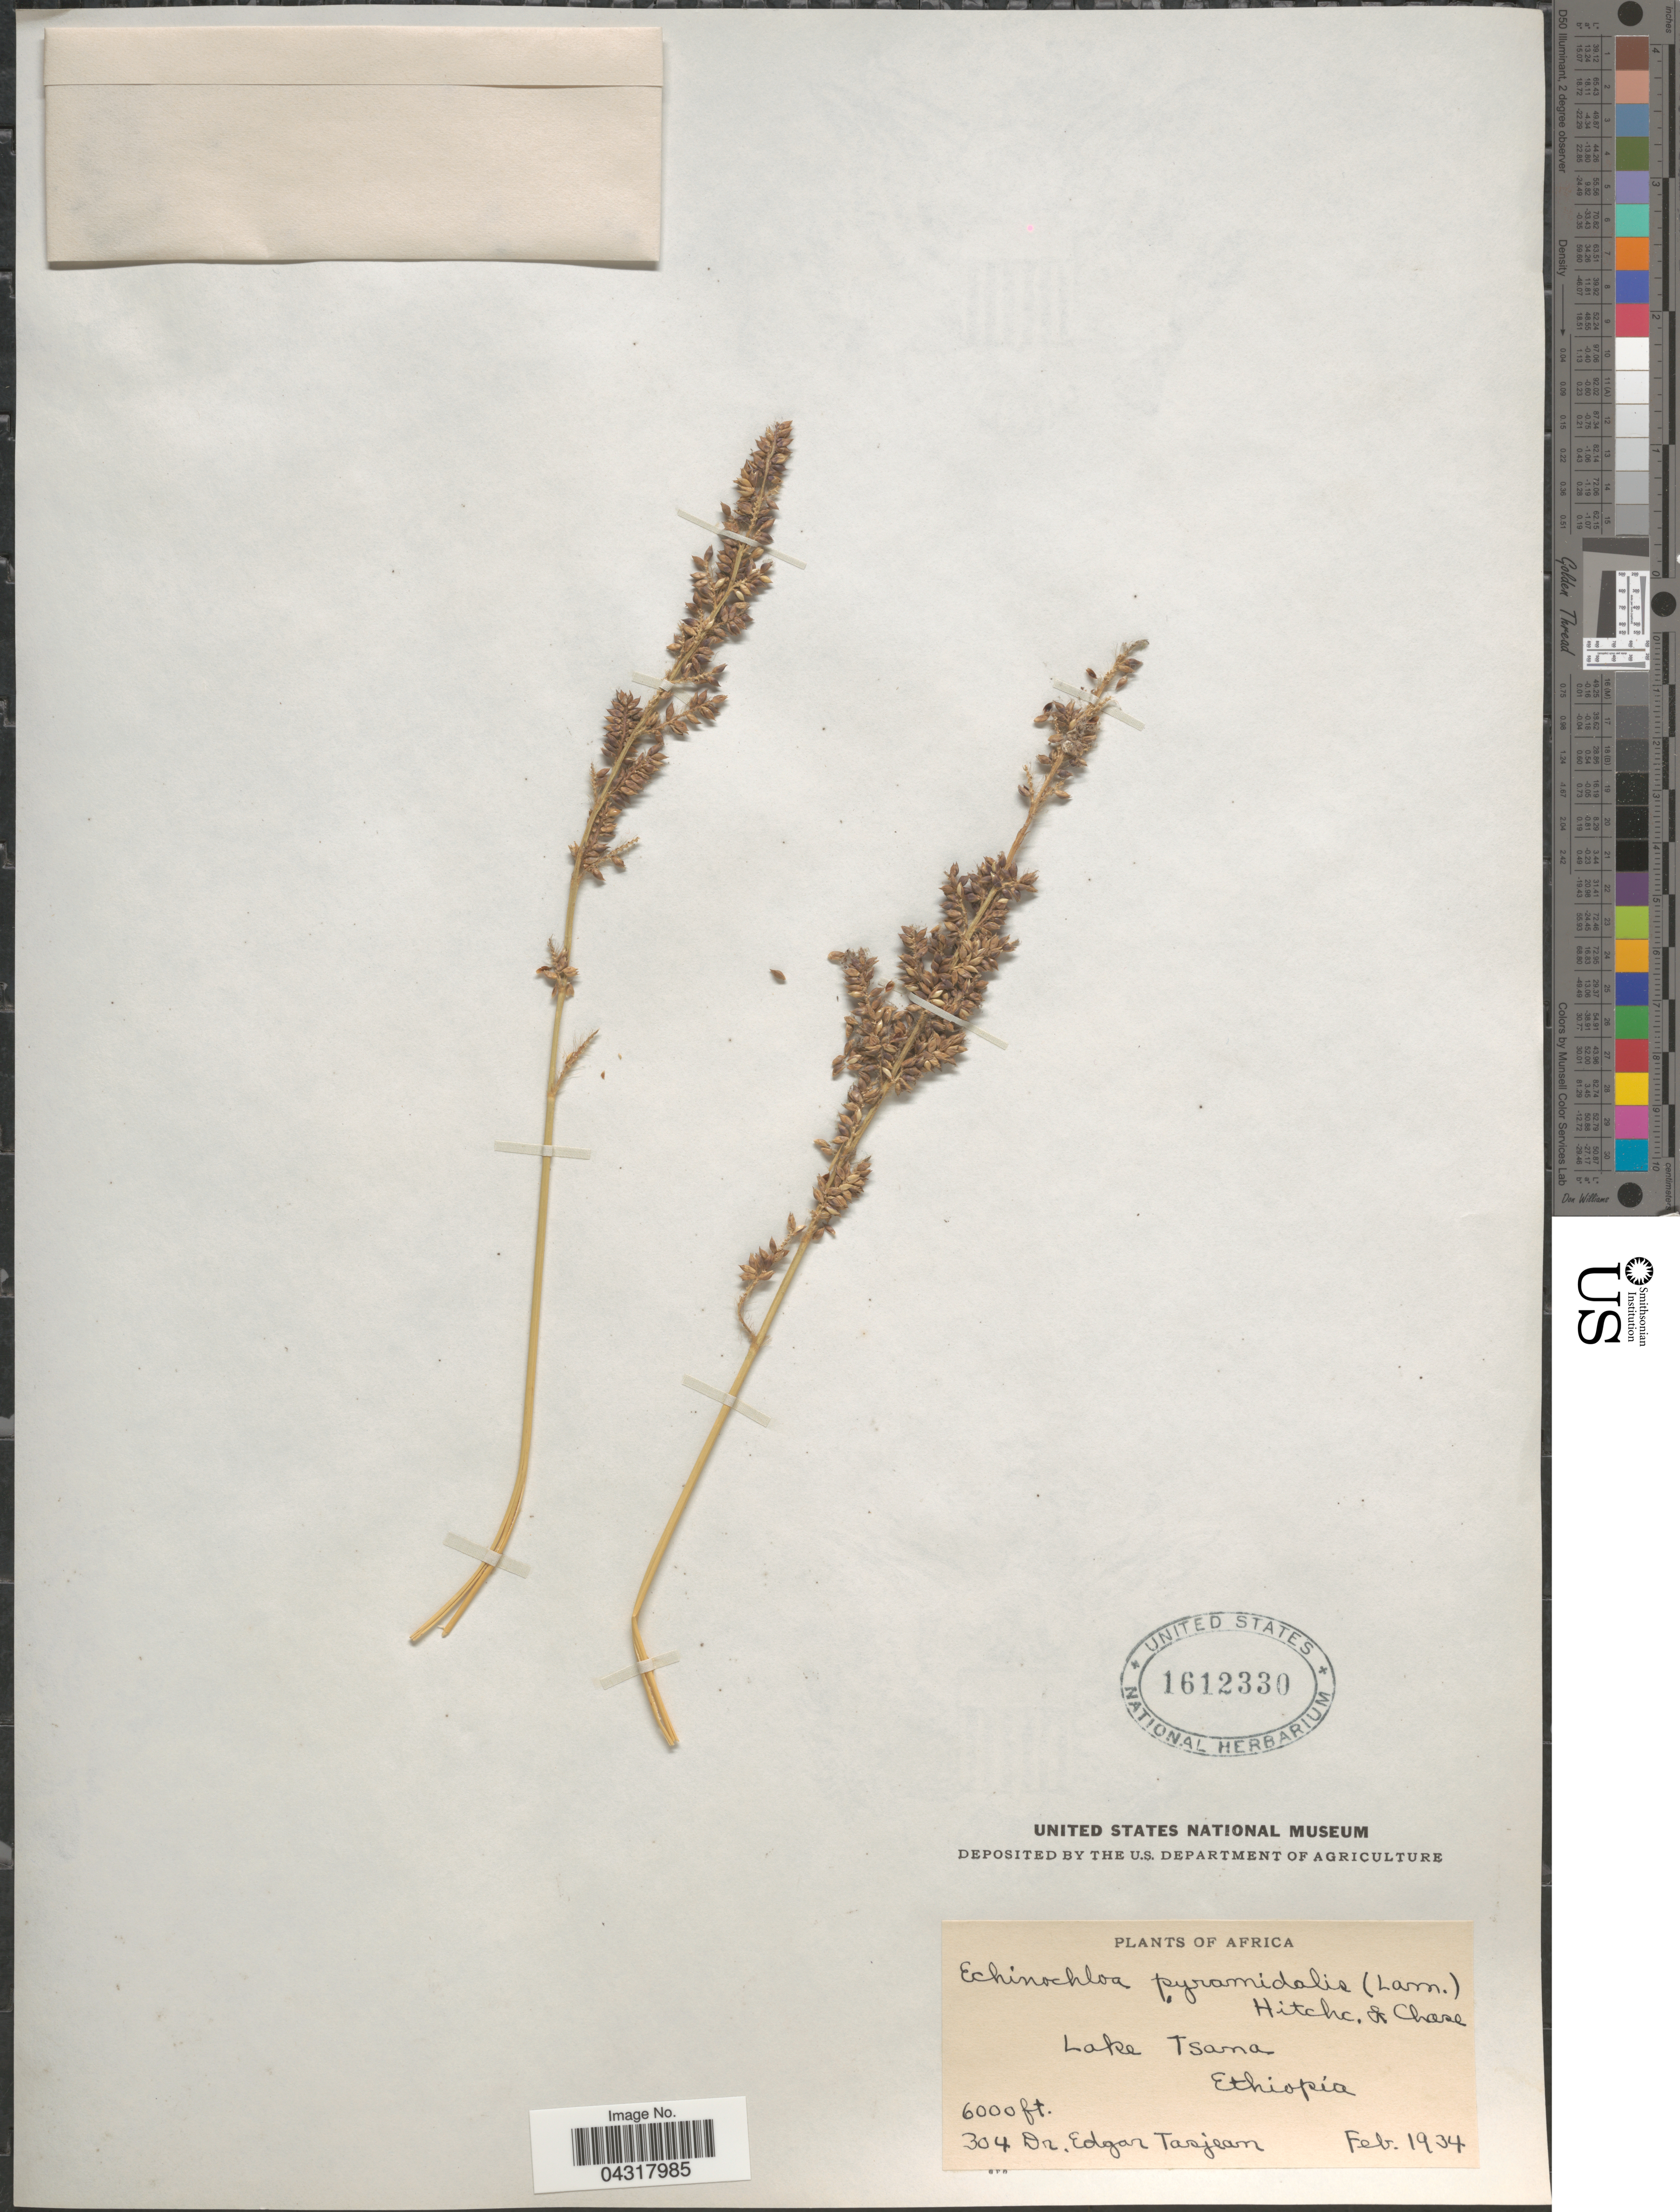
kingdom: Plantae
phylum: Tracheophyta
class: Liliopsida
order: Poales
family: Poaceae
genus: Echinochloa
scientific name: Echinochloa pyramidalis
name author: (Lam.) Hitchc. & Chase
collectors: E. Tasjean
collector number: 304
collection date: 1934-02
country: Ethiopia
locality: Lake Tsana.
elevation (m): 1829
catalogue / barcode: US 1612330